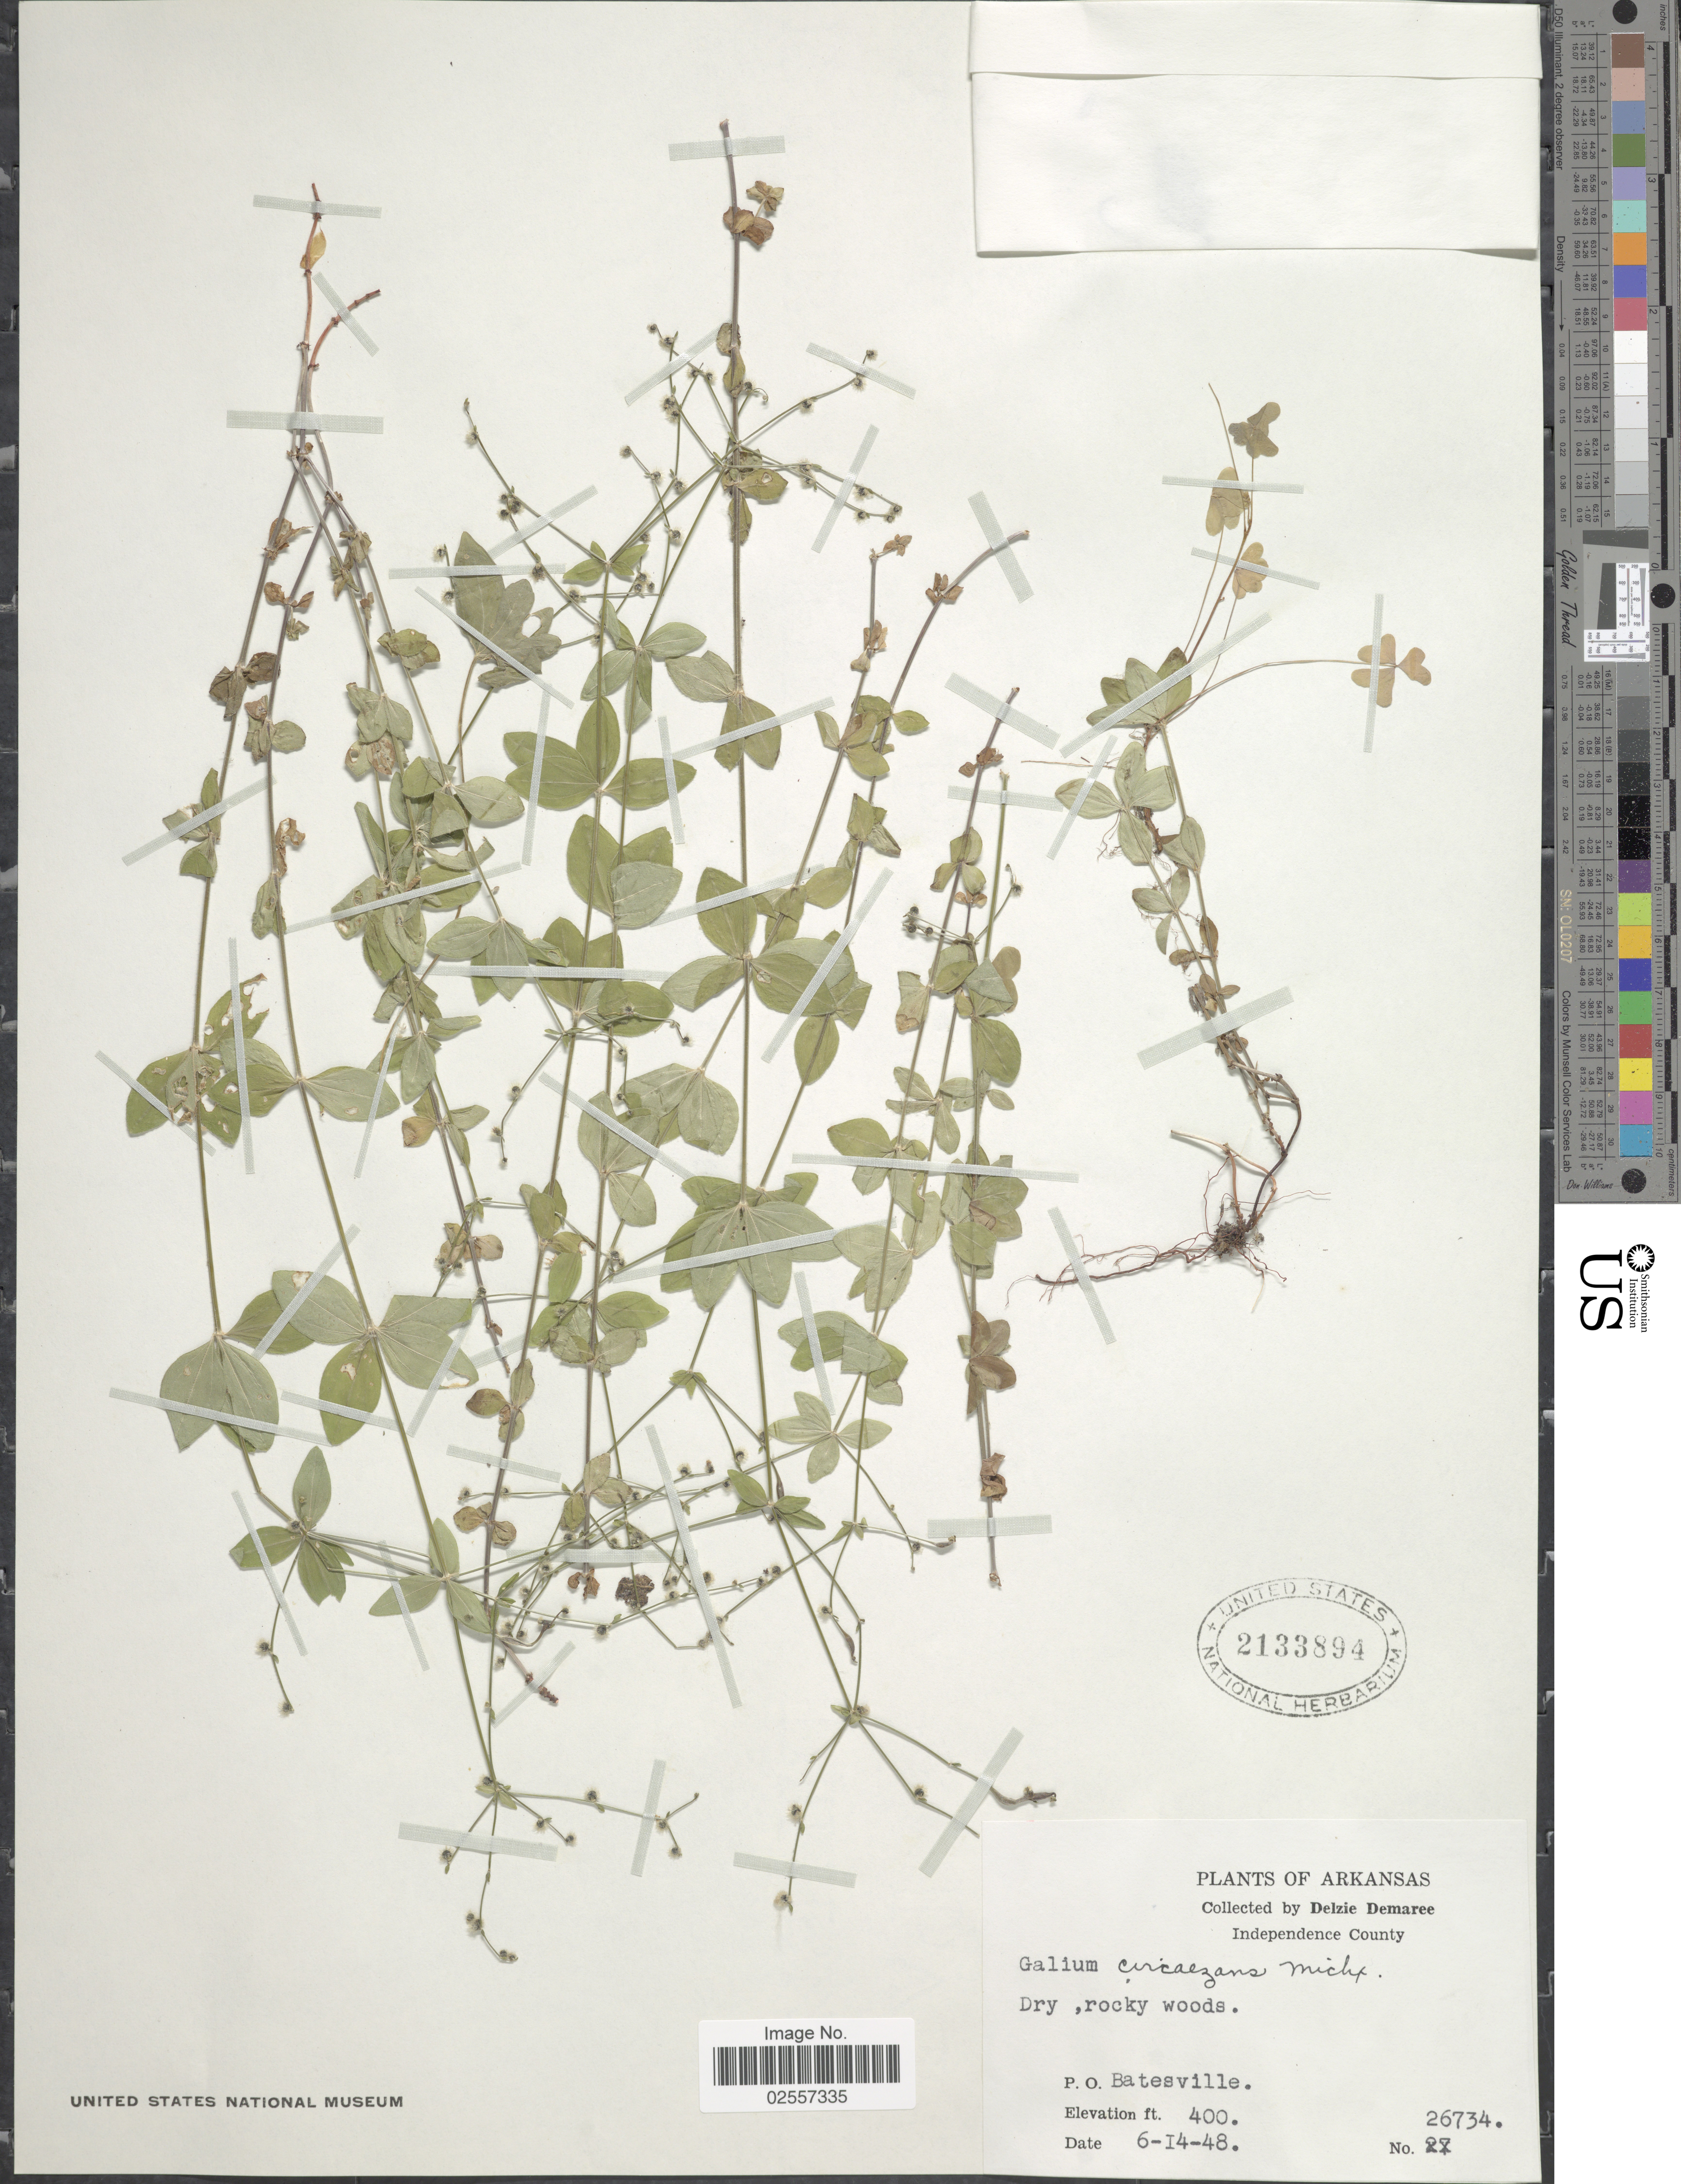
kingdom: Plantae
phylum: Tracheophyta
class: Magnoliopsida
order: Gentianales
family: Rubiaceae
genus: Galium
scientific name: Galium circaezans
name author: Michx.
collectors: D. Demaree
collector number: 26734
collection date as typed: Transcribed d/m/y: 14/6/48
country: United States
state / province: Arkansas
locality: Independance County. P. O. Batesville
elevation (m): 122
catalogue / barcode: US 2133894